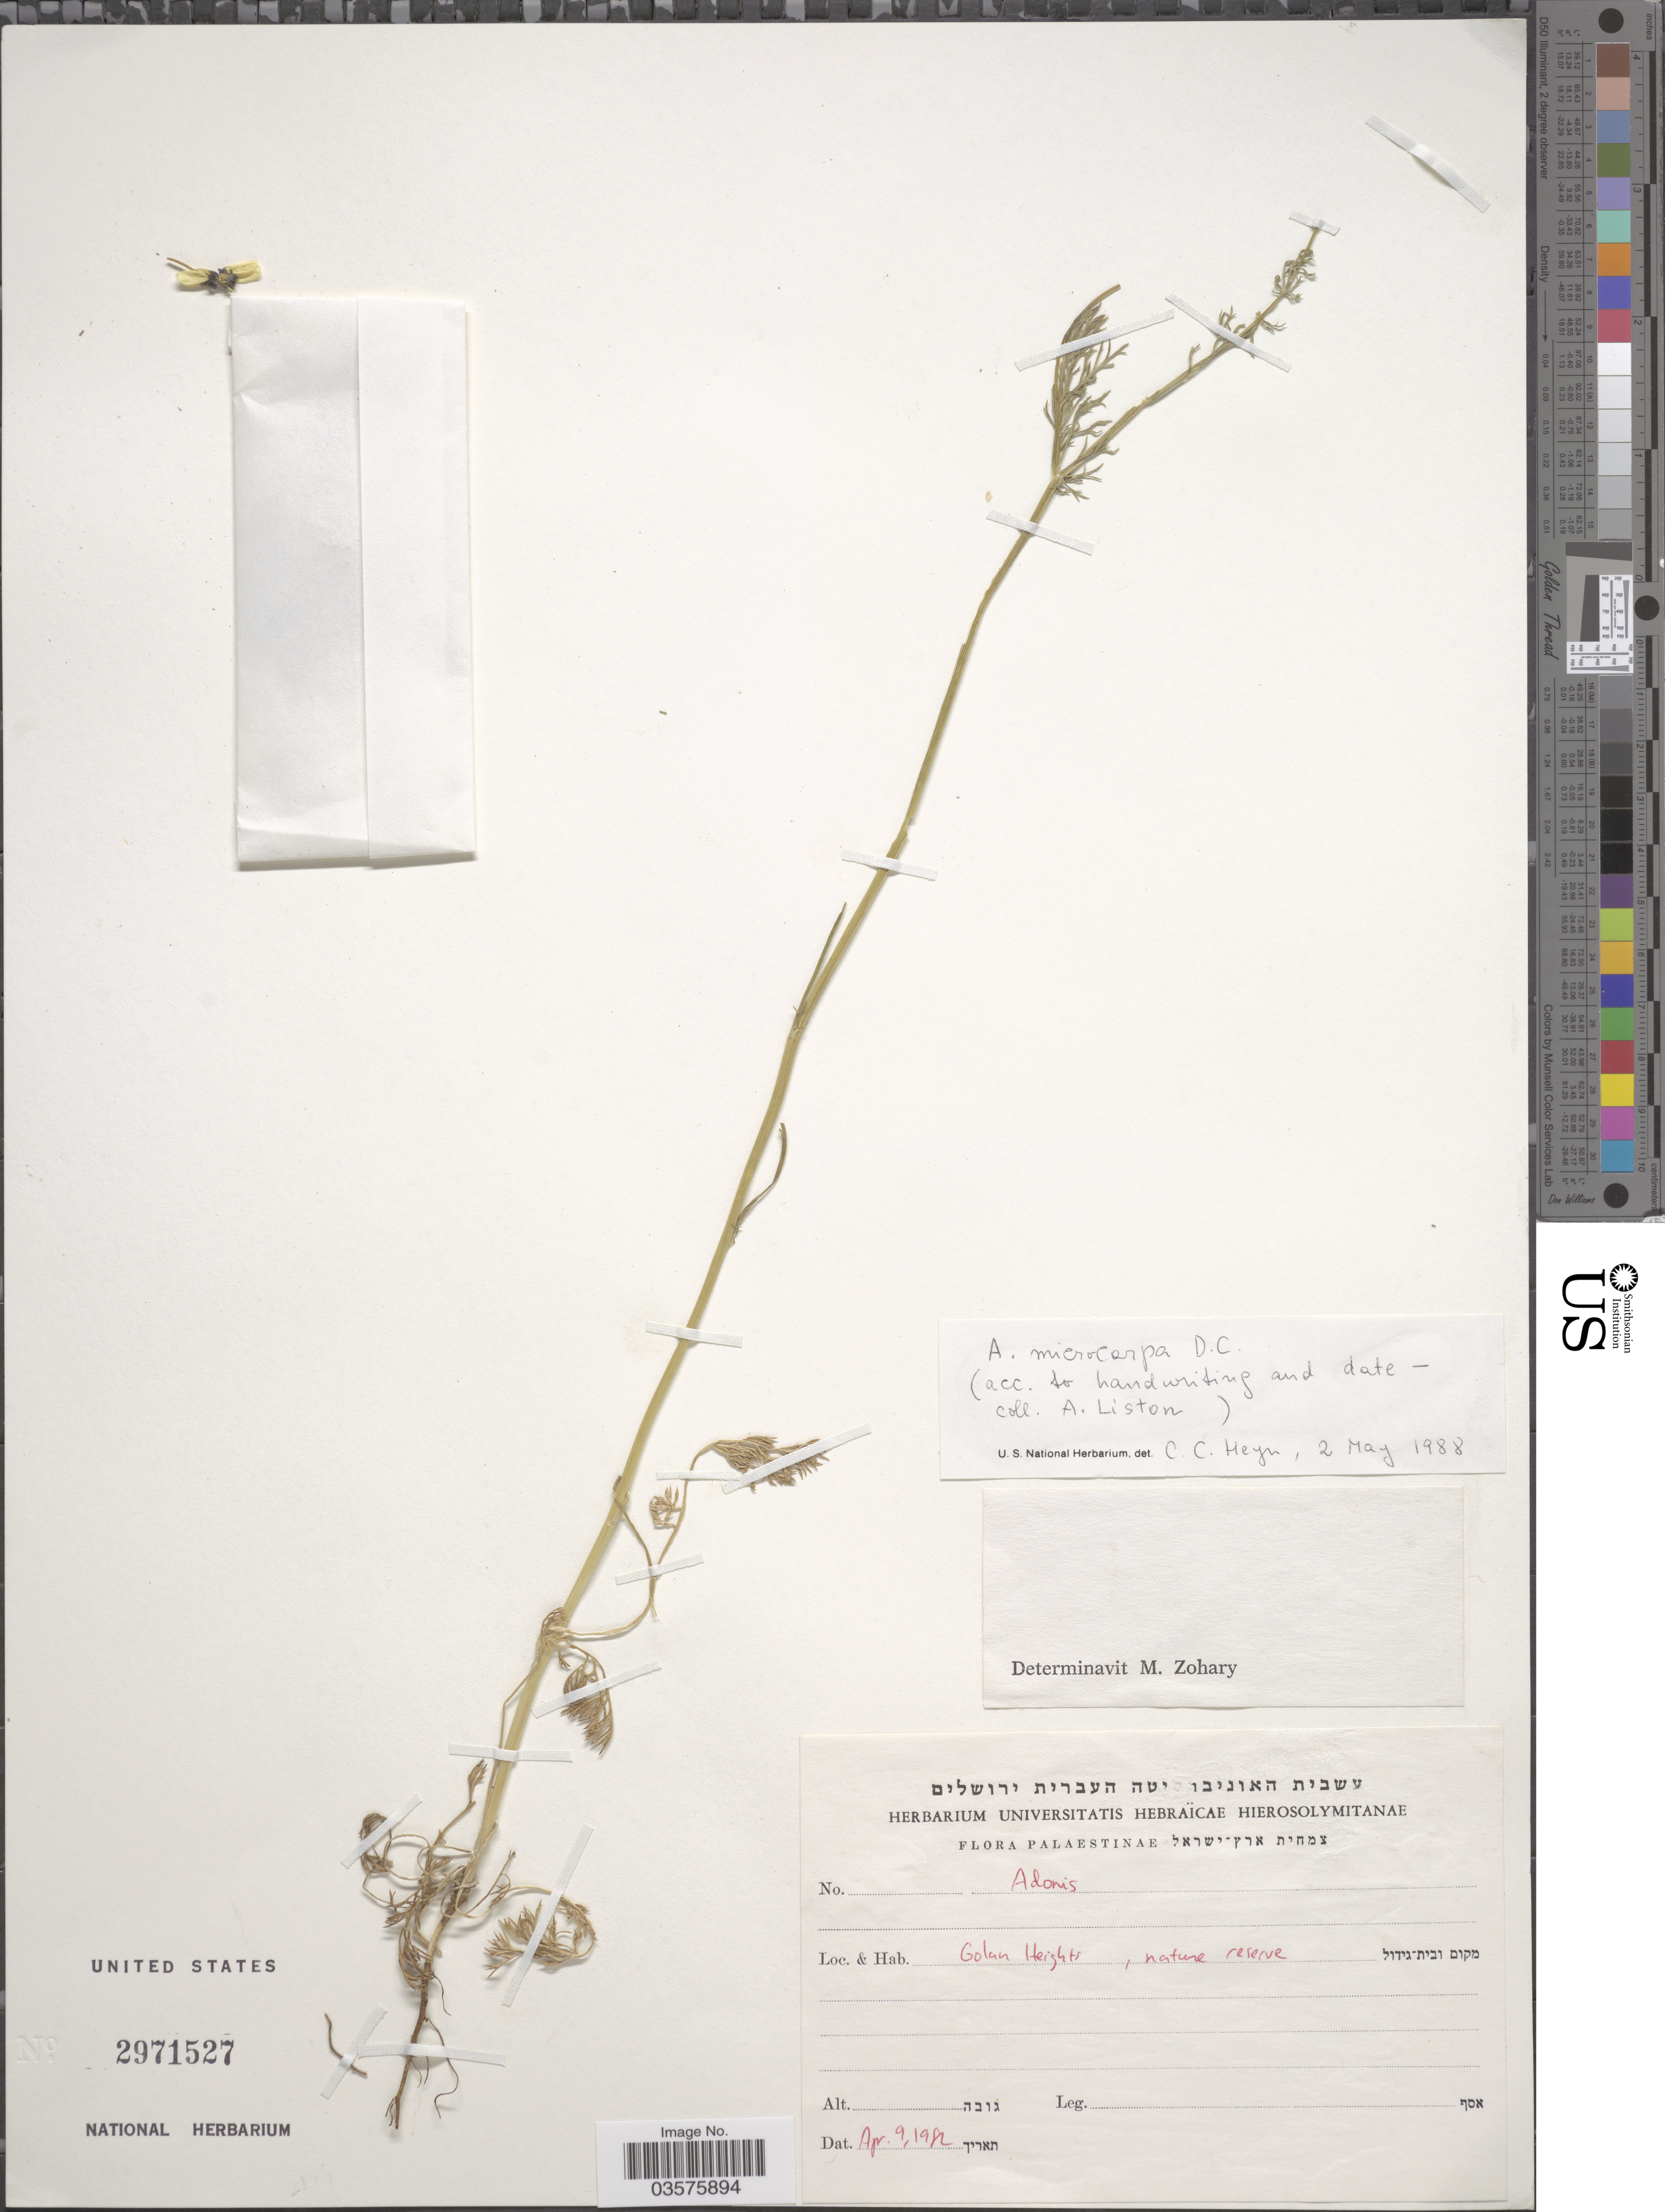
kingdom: Plantae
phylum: Tracheophyta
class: Magnoliopsida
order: Ranunculales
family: Ranunculaceae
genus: Adonis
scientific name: Adonis microcarpa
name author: DC.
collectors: Herbarium Universitatis Hebraicae Hierosolymitanae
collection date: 1982-04-09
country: Israel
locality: Palaestinae. Golan Heights, nature reserve.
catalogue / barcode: US 2971527